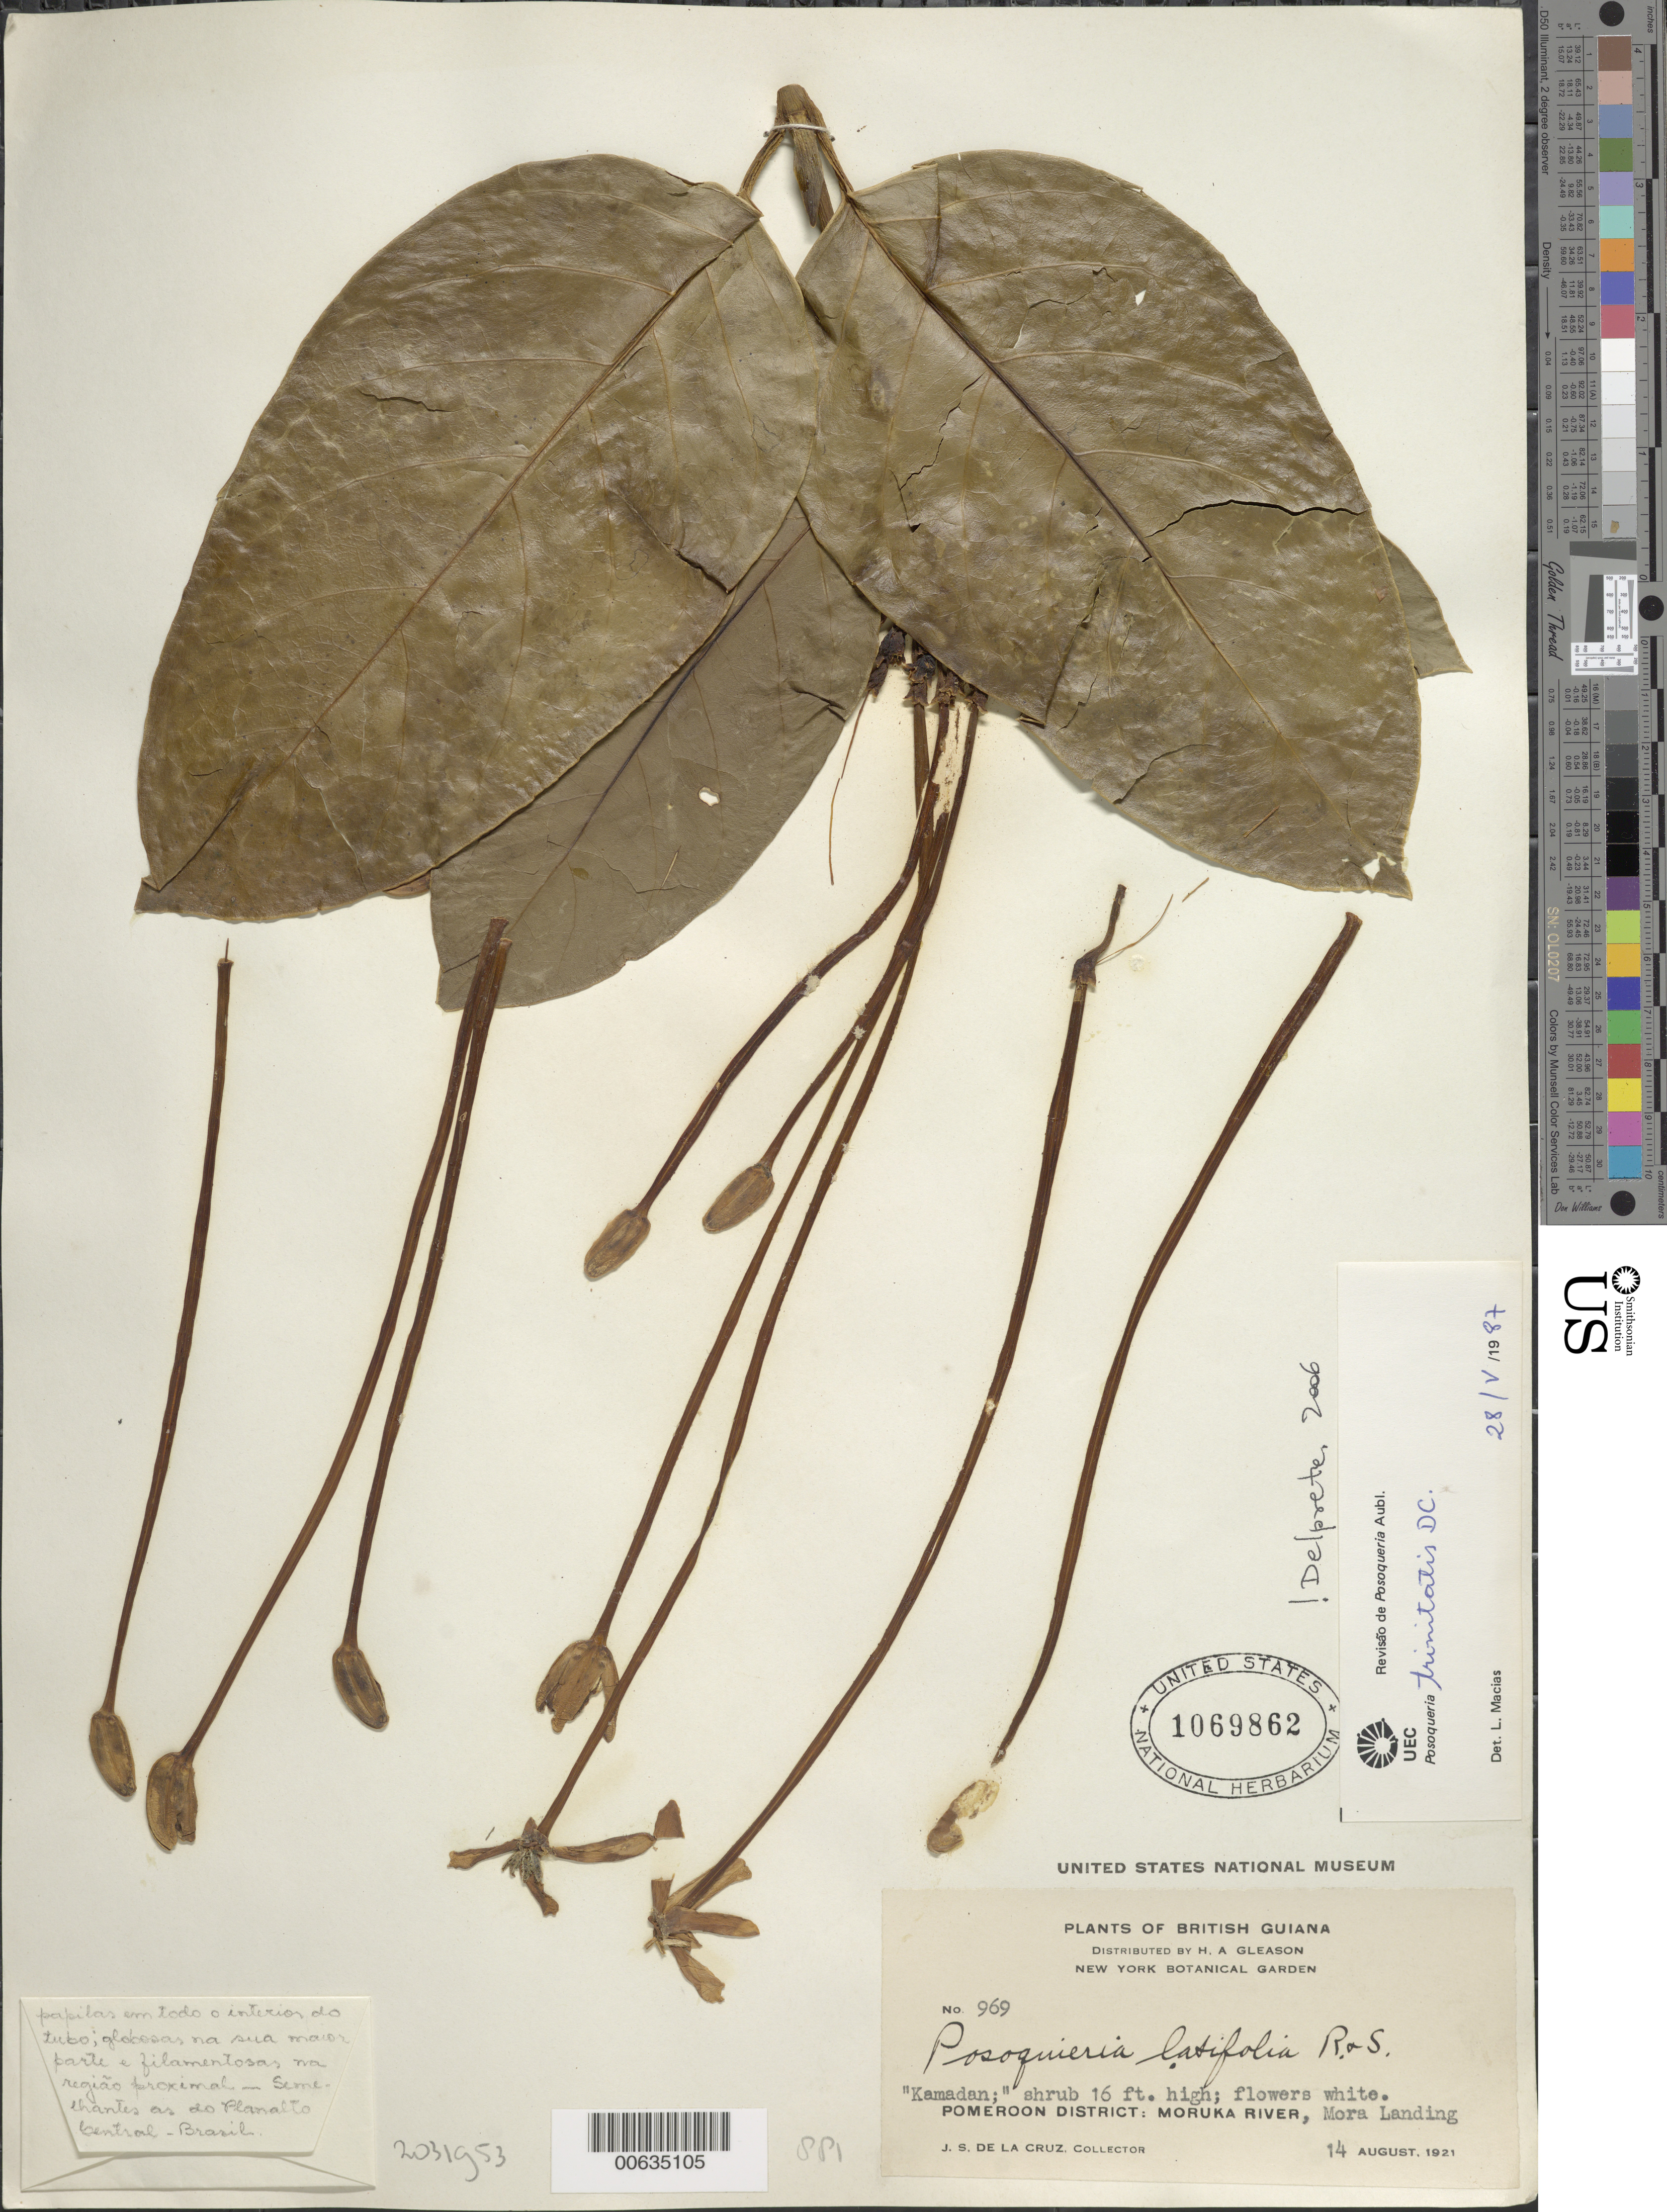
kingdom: Plantae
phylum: Tracheophyta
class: Magnoliopsida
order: Gentianales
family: Rubiaceae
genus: Posoqueria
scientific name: Posoqueria trinitatis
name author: DC.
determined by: Delprete, P. G., Herb. de Guyane Cay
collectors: J. S. de la Cruz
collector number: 969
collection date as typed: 14-Aug-21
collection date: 1921-08-14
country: Guyana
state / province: Barima-Waini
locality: Mora Landing, Moruka R., Pomeroon Dist.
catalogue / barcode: US 1069862